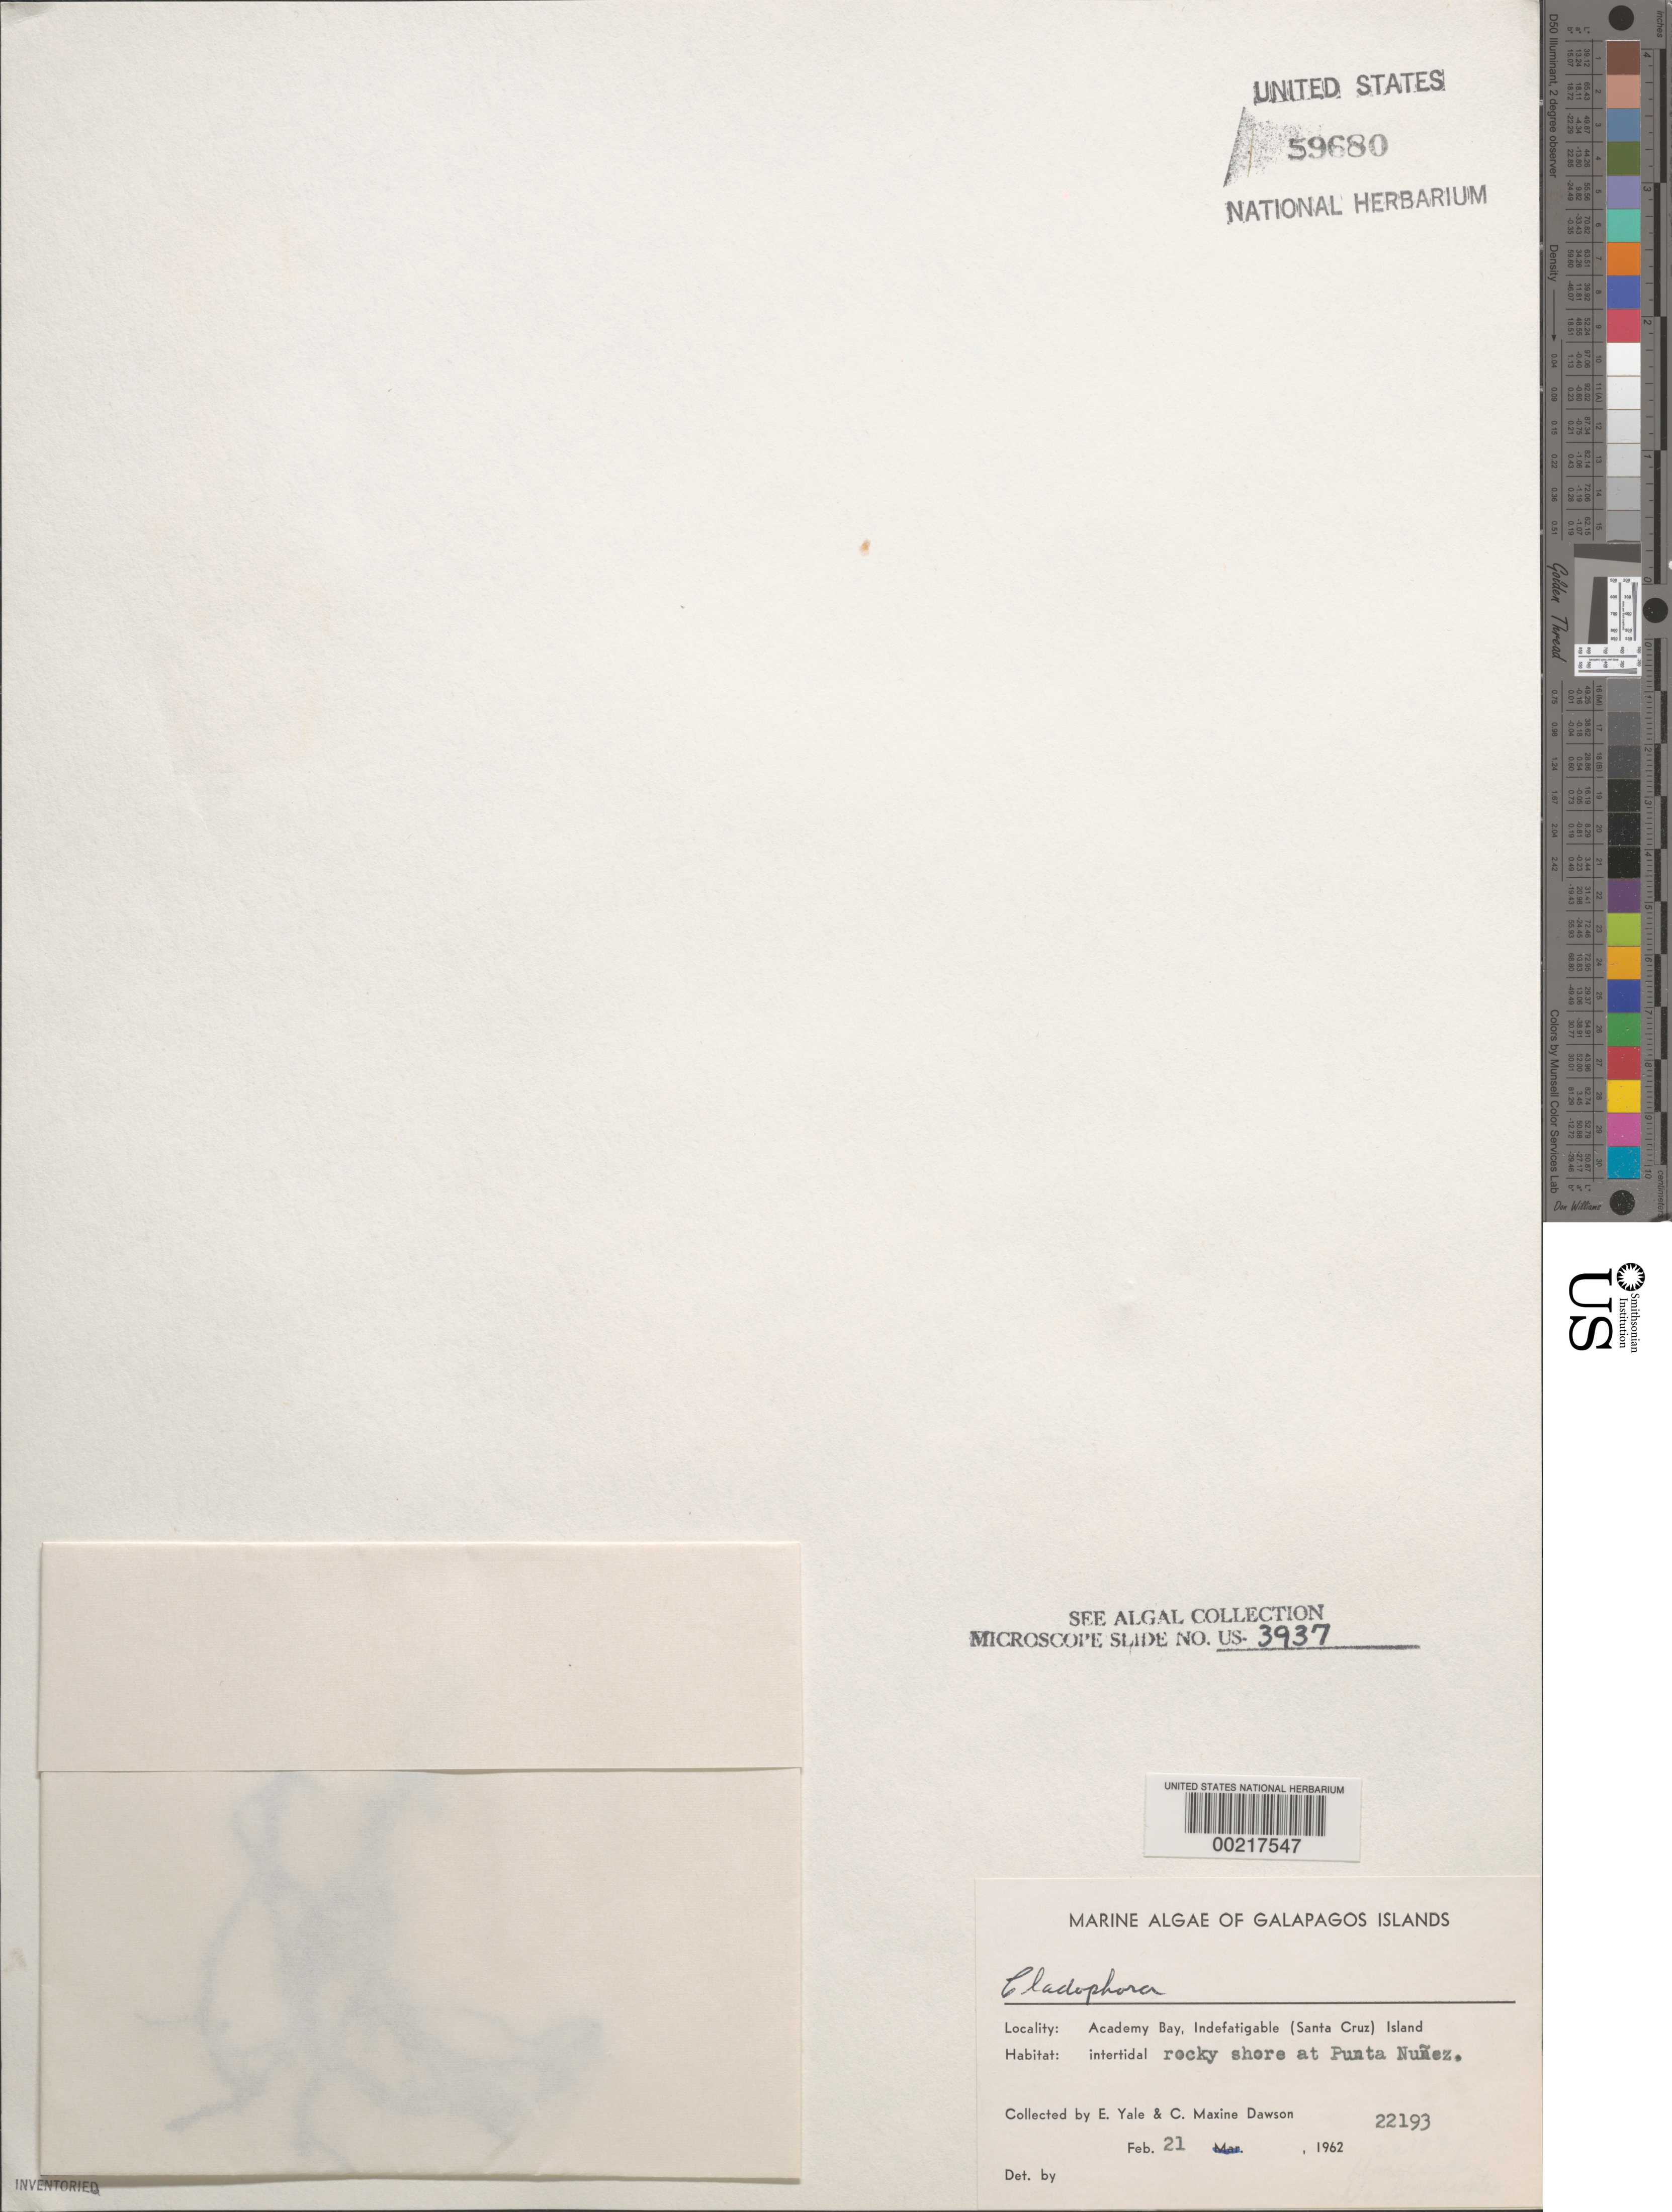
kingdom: Plantae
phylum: Chlorophyta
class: Ulvophyceae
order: Cladophorales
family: Cladophoraceae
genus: Cladophora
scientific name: Cladophora sp.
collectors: E. Y. Dawson & C. M. Dawson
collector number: EYD 22193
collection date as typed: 21 Feb 1962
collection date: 1962-02-21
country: Ecuador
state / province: Colón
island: Santa Cruz [Indefatigable, Chaves]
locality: Punta Nunez, Academy Bay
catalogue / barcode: US 59680